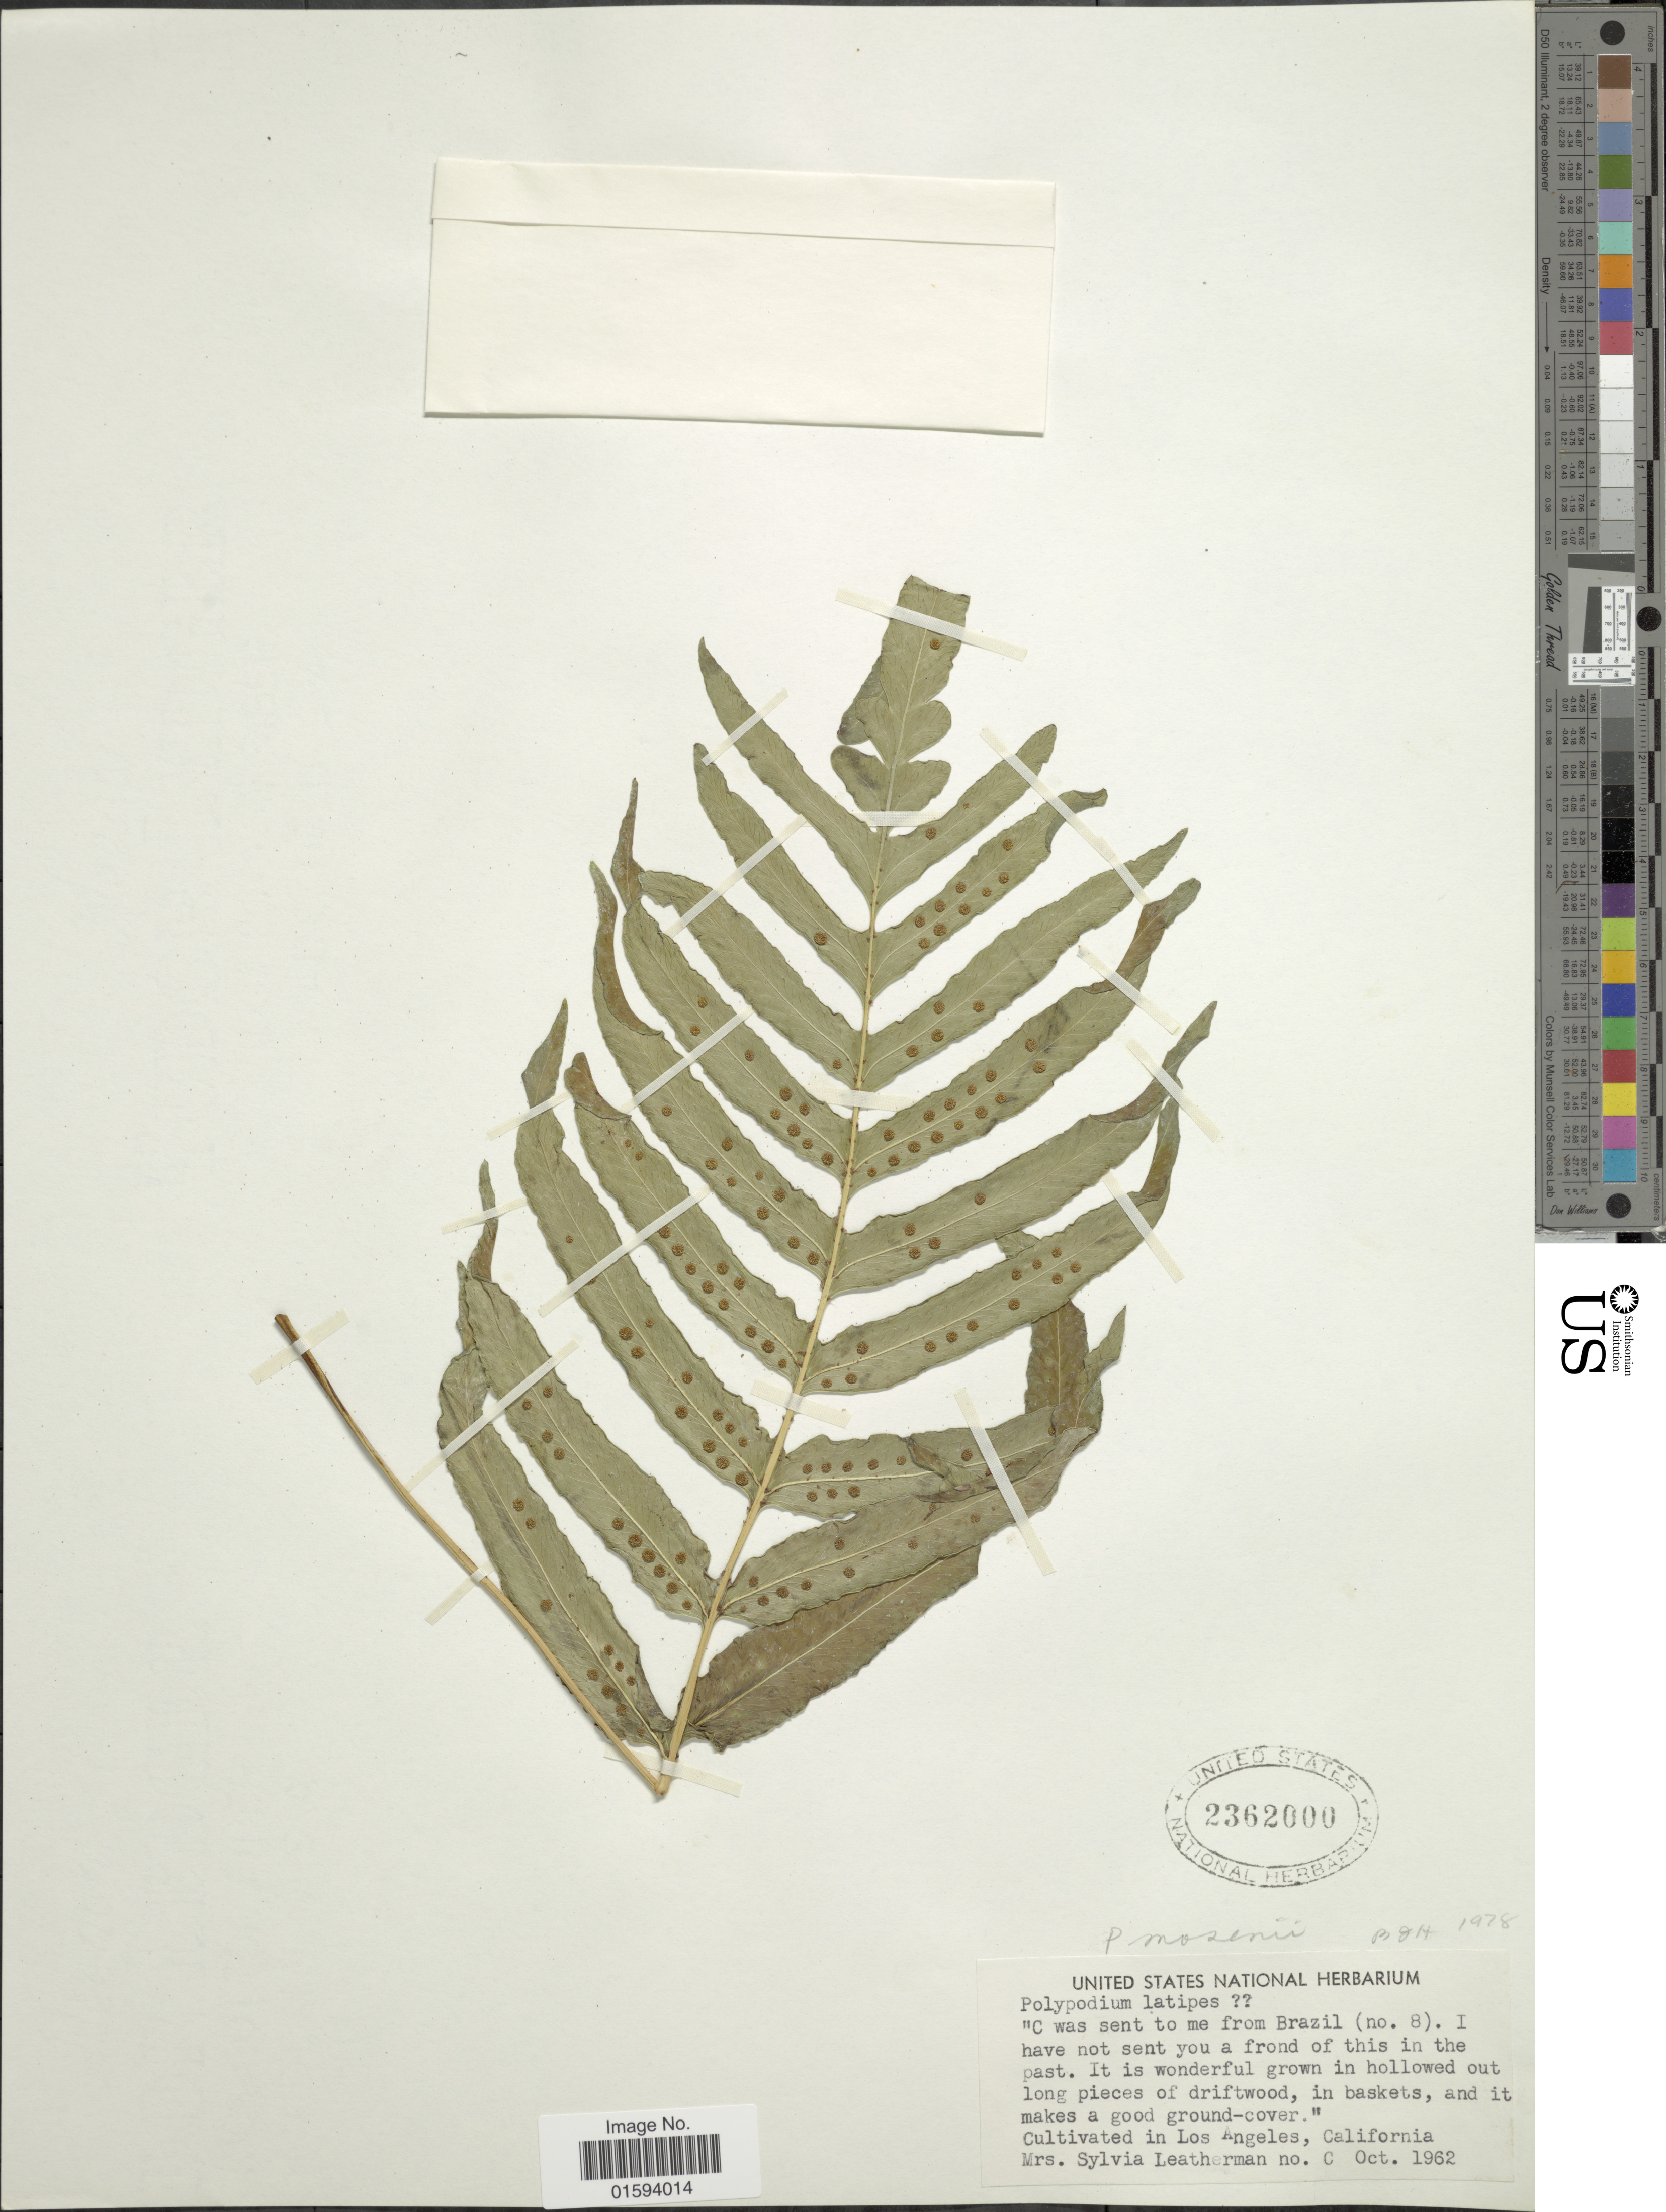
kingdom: Plantae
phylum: Tracheophyta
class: Polypodiopsida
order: Polypodiales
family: Polypodiaceae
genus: Polypodium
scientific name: Polypodium latipes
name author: Langsd. & Fisch.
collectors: S. Leatherman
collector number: C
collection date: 1962-10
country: United States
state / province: California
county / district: Los Angeles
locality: Cultivated in Los Angeles, California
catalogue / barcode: US 2362000